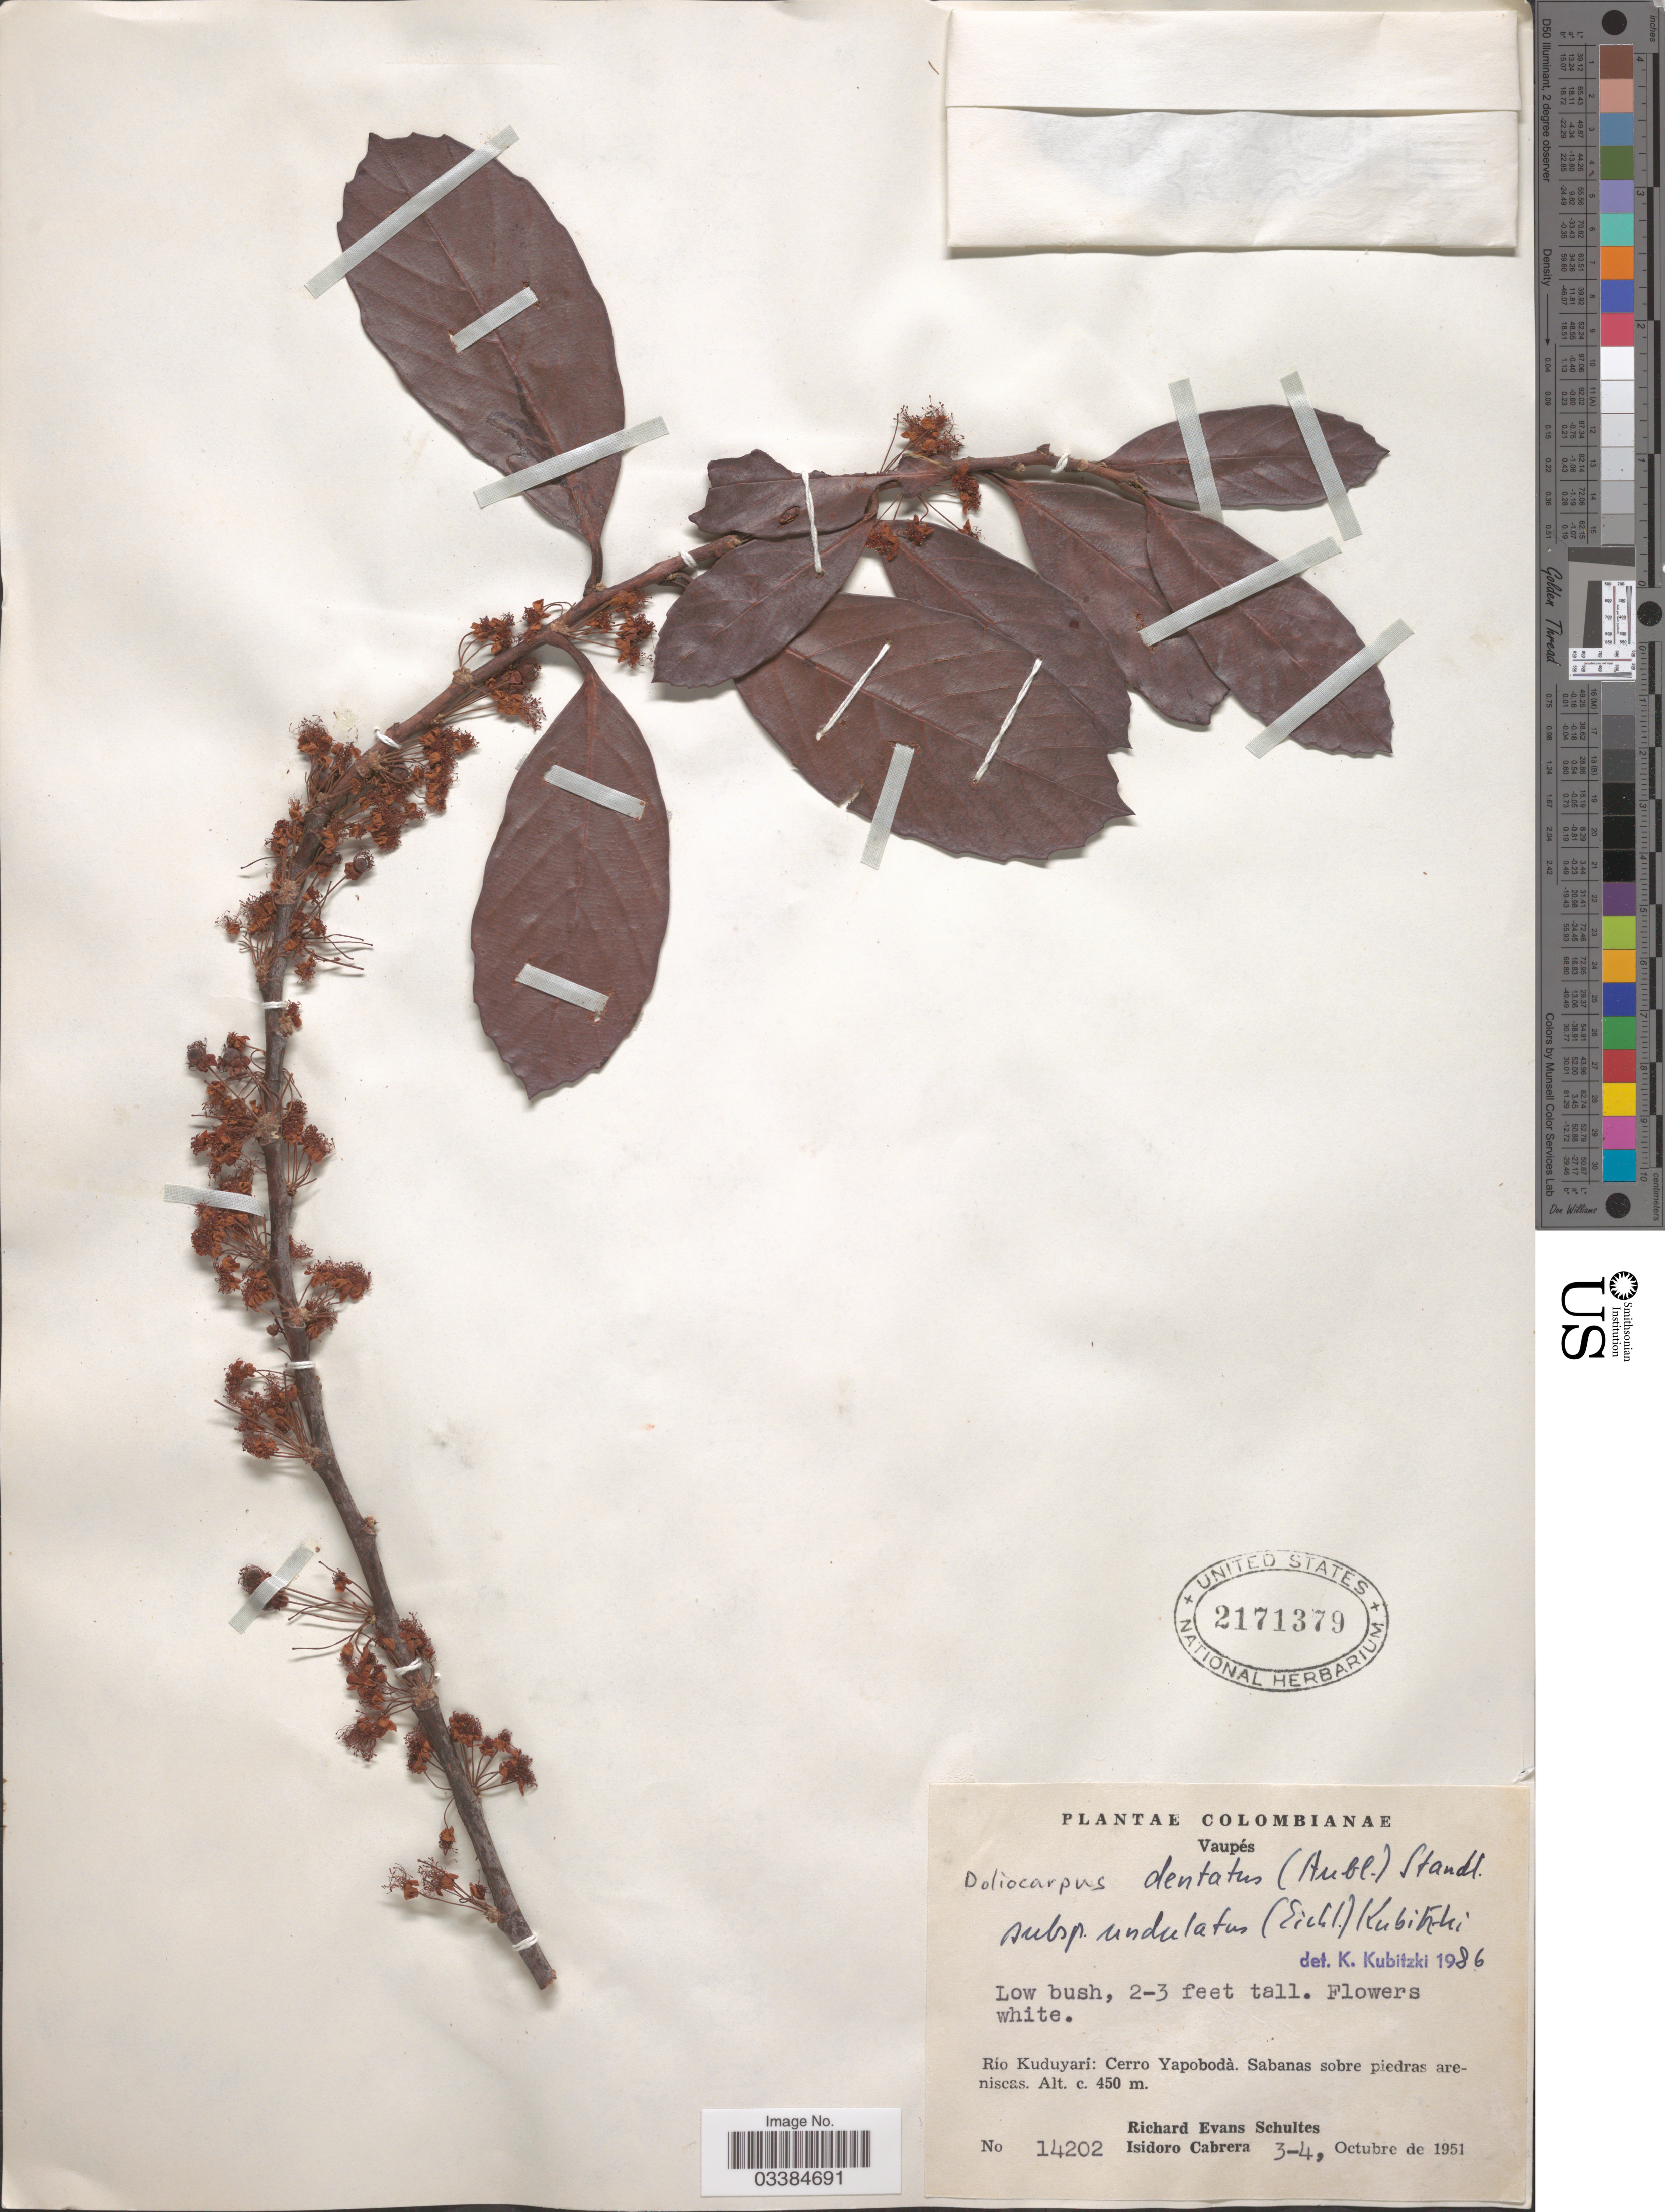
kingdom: Plantae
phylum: Tracheophyta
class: Magnoliopsida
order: Dilleniales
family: Dilleniaceae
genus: Doliocarpus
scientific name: Doliocarpus dentatus subsp. undulatus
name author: (Eichler) Kubitzki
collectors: R. E. Schultes & I. Cabrera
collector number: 14202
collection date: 1951-10-03/1951-10-04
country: Colombia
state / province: Vaupés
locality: Río Kuduyarí: Cerro Yapobodà. Sabanas sobre piedras areniscas.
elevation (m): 450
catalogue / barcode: US 2171379